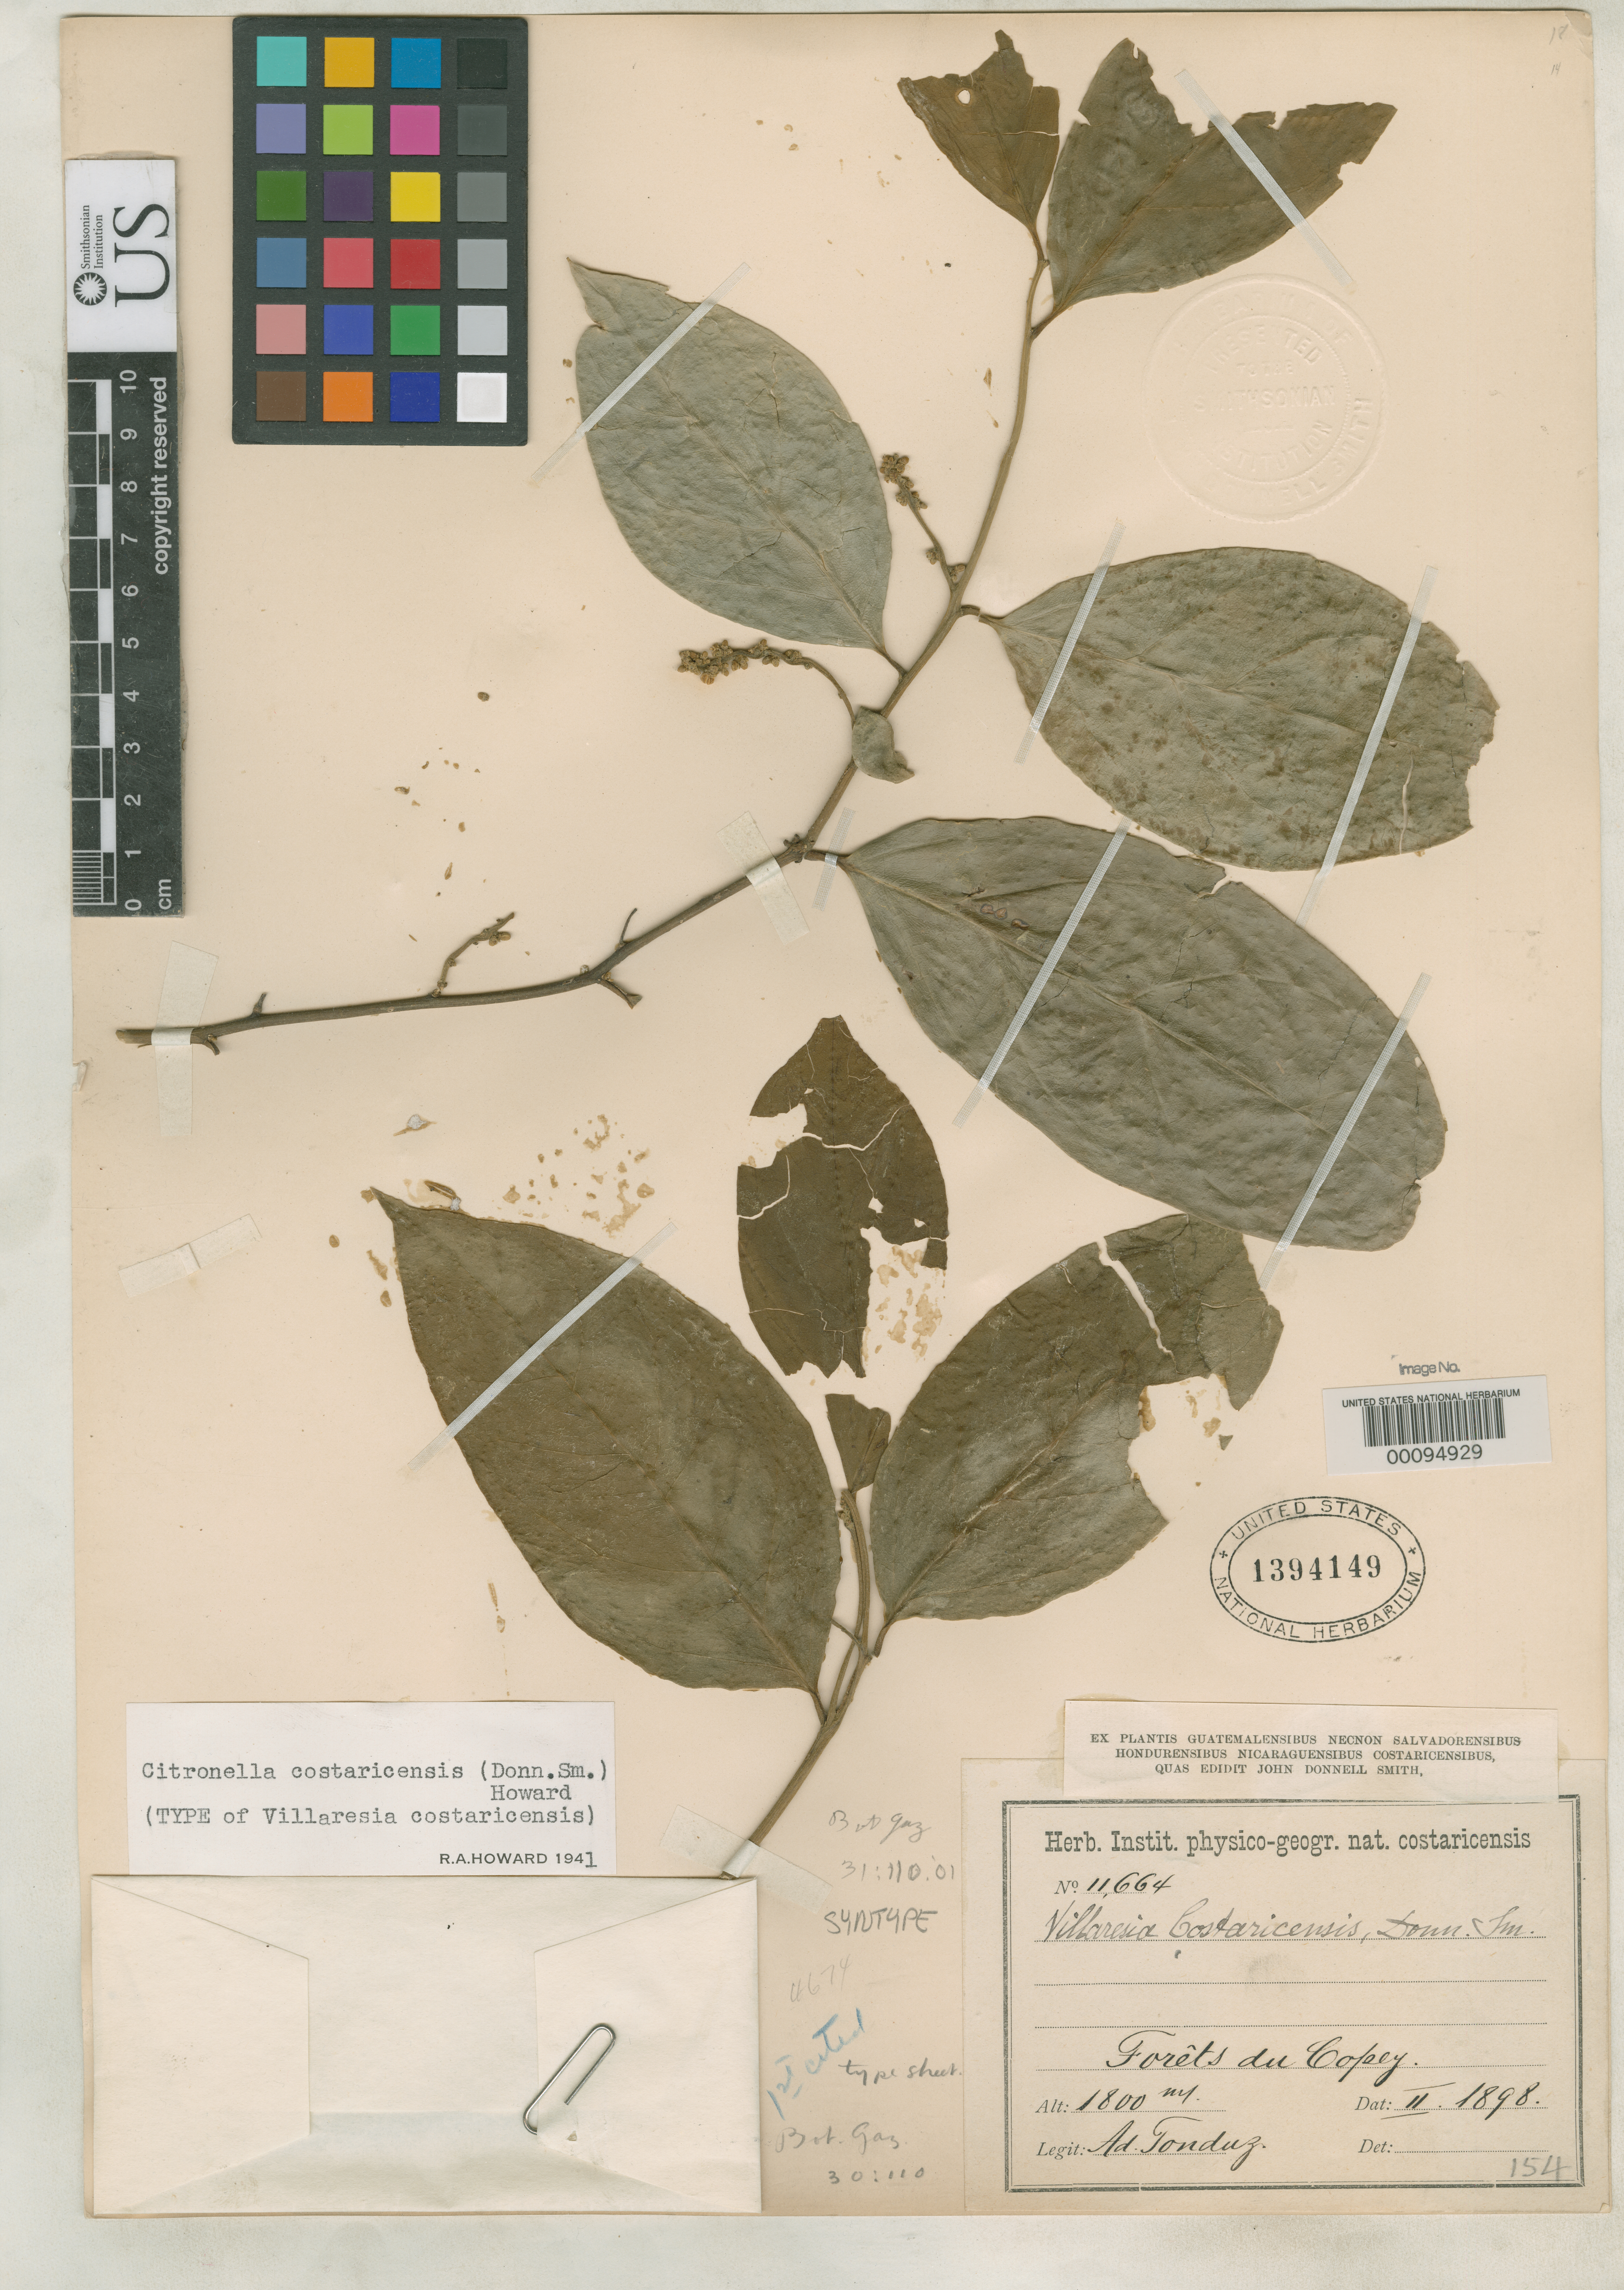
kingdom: Plantae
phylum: Tracheophyta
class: Magnoliopsida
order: Cardiopteridales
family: Cardiopteridaceae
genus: Villaresia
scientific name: Villaresia costaricensis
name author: Donn. Sm.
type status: Lectotype; Syntype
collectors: A. Tonduz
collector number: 11664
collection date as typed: Feb 1898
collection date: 1898-02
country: Costa Rica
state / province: Cartago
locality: Copey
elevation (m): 1800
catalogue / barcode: US 1394149